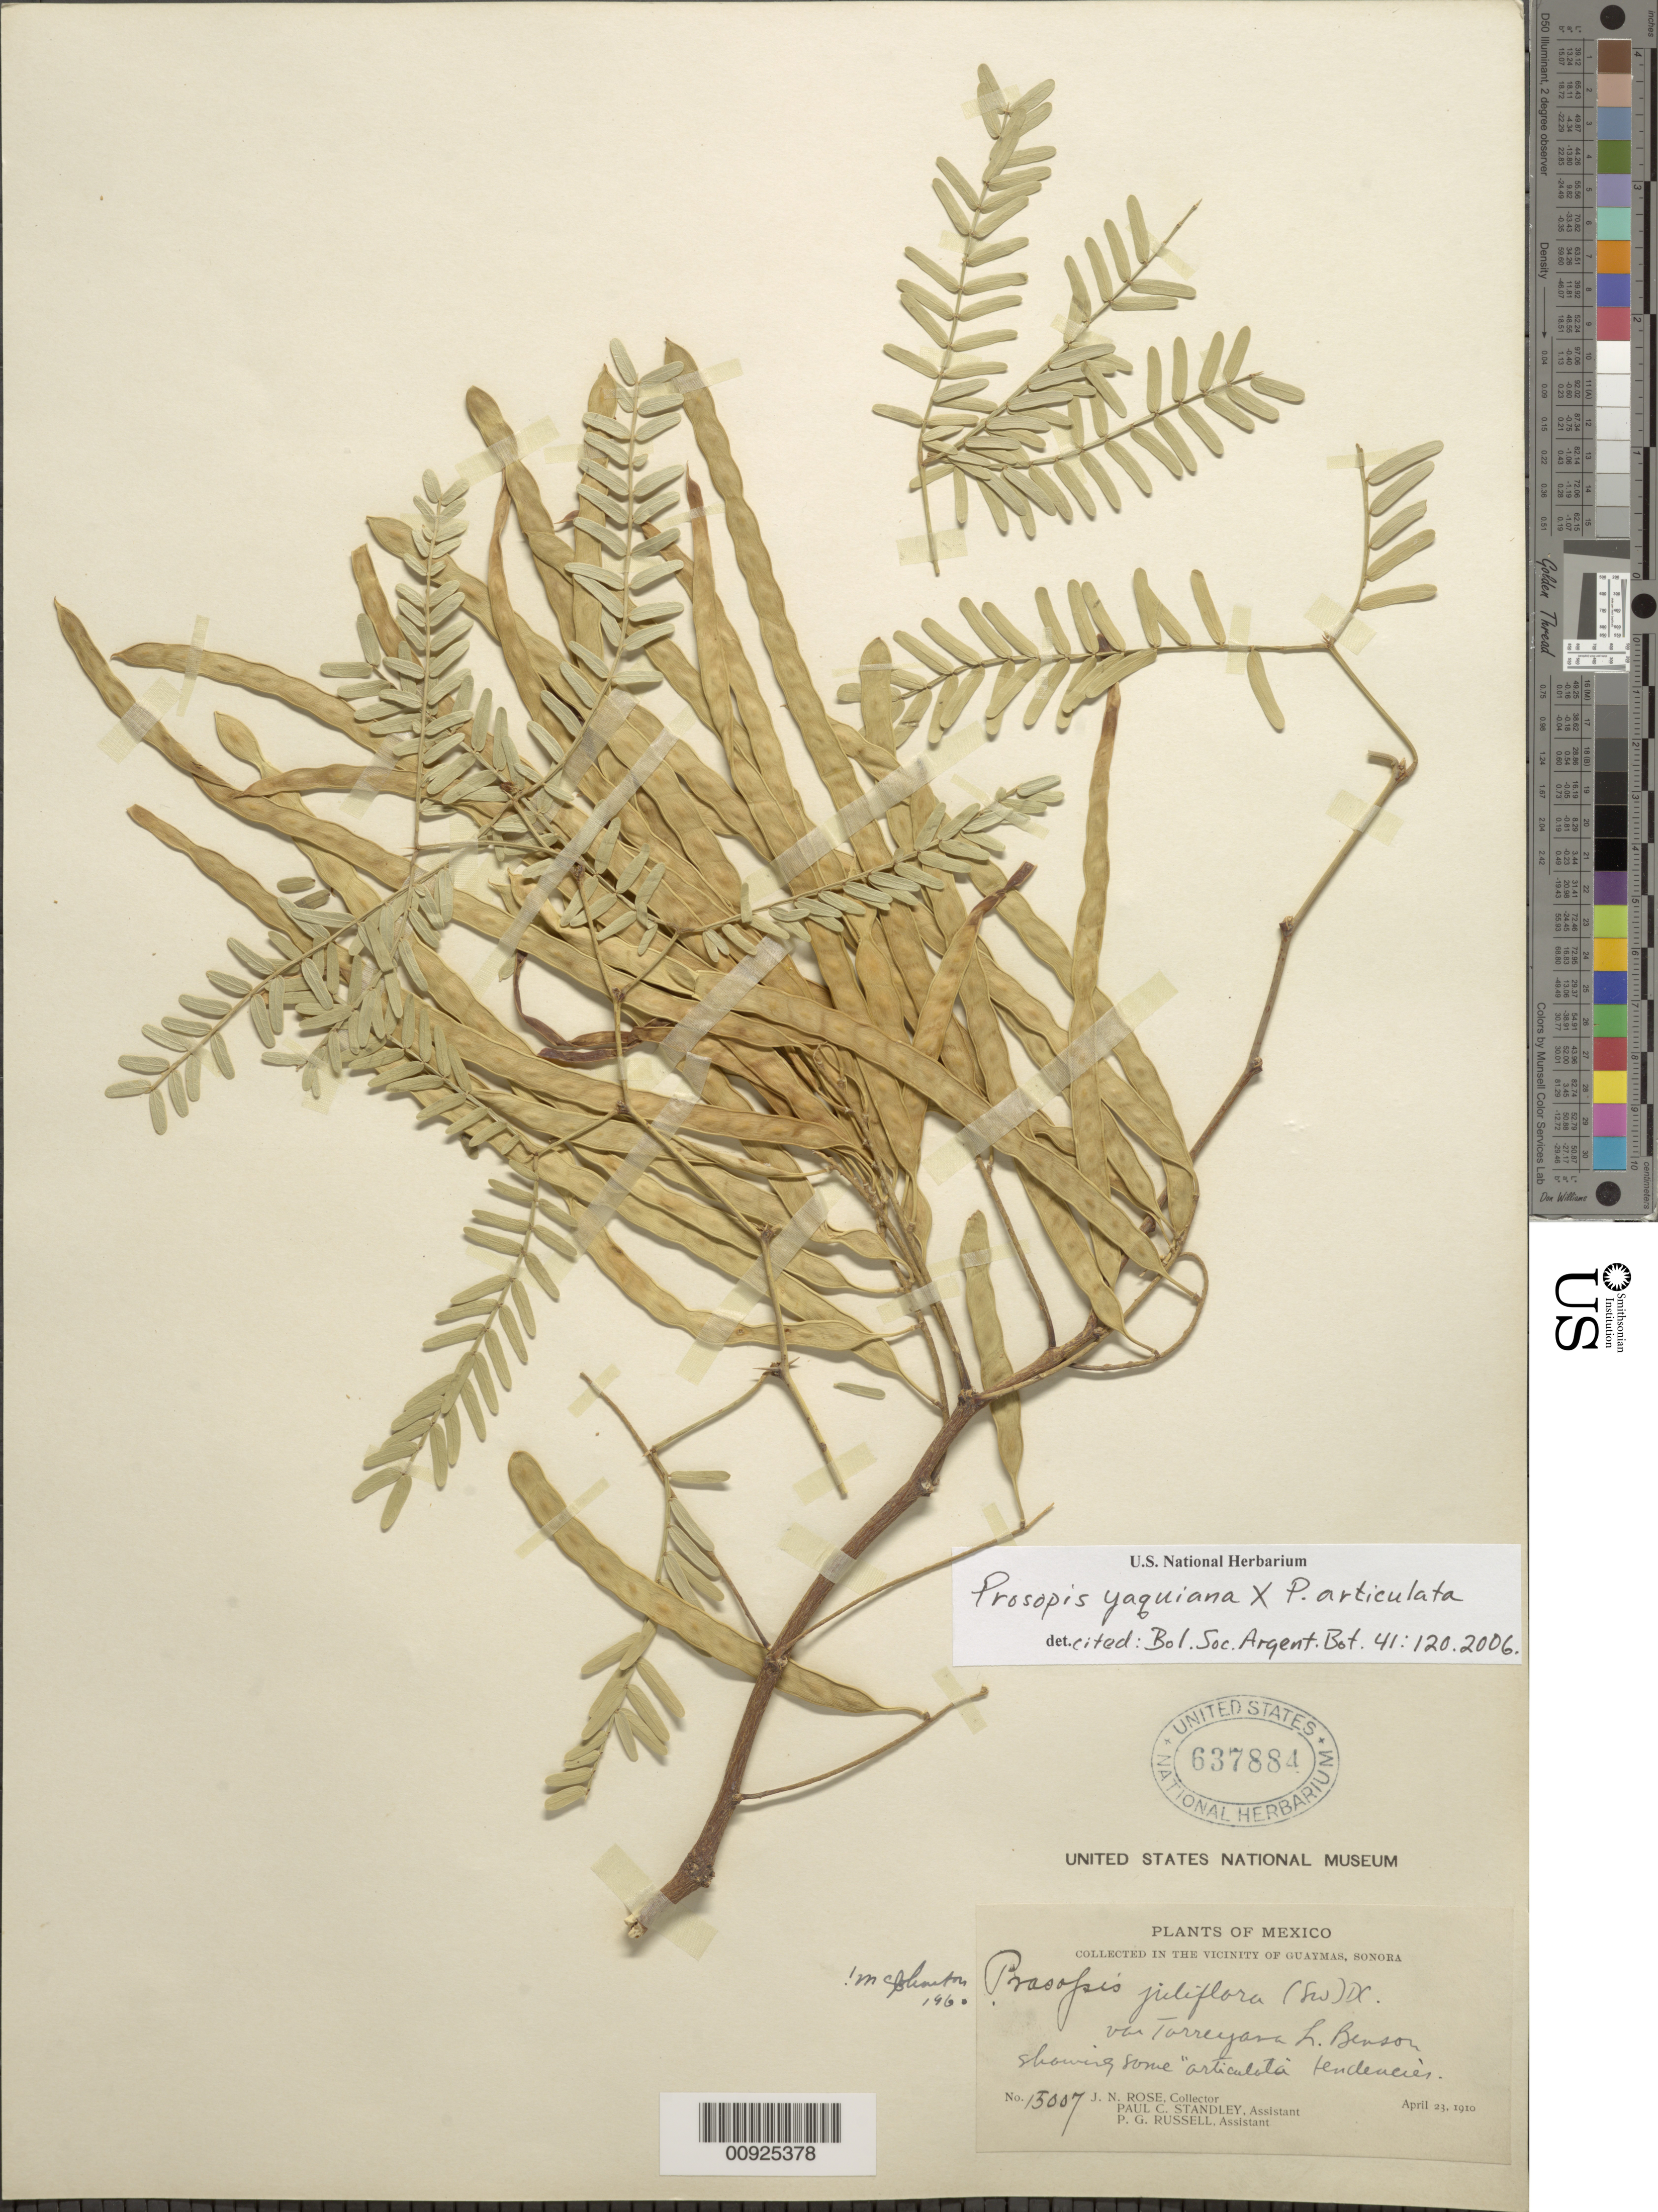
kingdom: Plantae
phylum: Tracheophyta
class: Magnoliopsida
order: Fabales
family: Fabaceae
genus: Neltuma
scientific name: Neltuma yaquiana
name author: (R.A. Palacios) C. E. Hughes & G.P. Lewis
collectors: J. N. Rose, P. C. Standley & P. G. Russell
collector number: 15007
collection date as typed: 23 Apr 1910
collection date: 1910-04-23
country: Mexico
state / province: Sonora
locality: In the vicinity of Guaymas, Sonora.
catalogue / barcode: US 637884